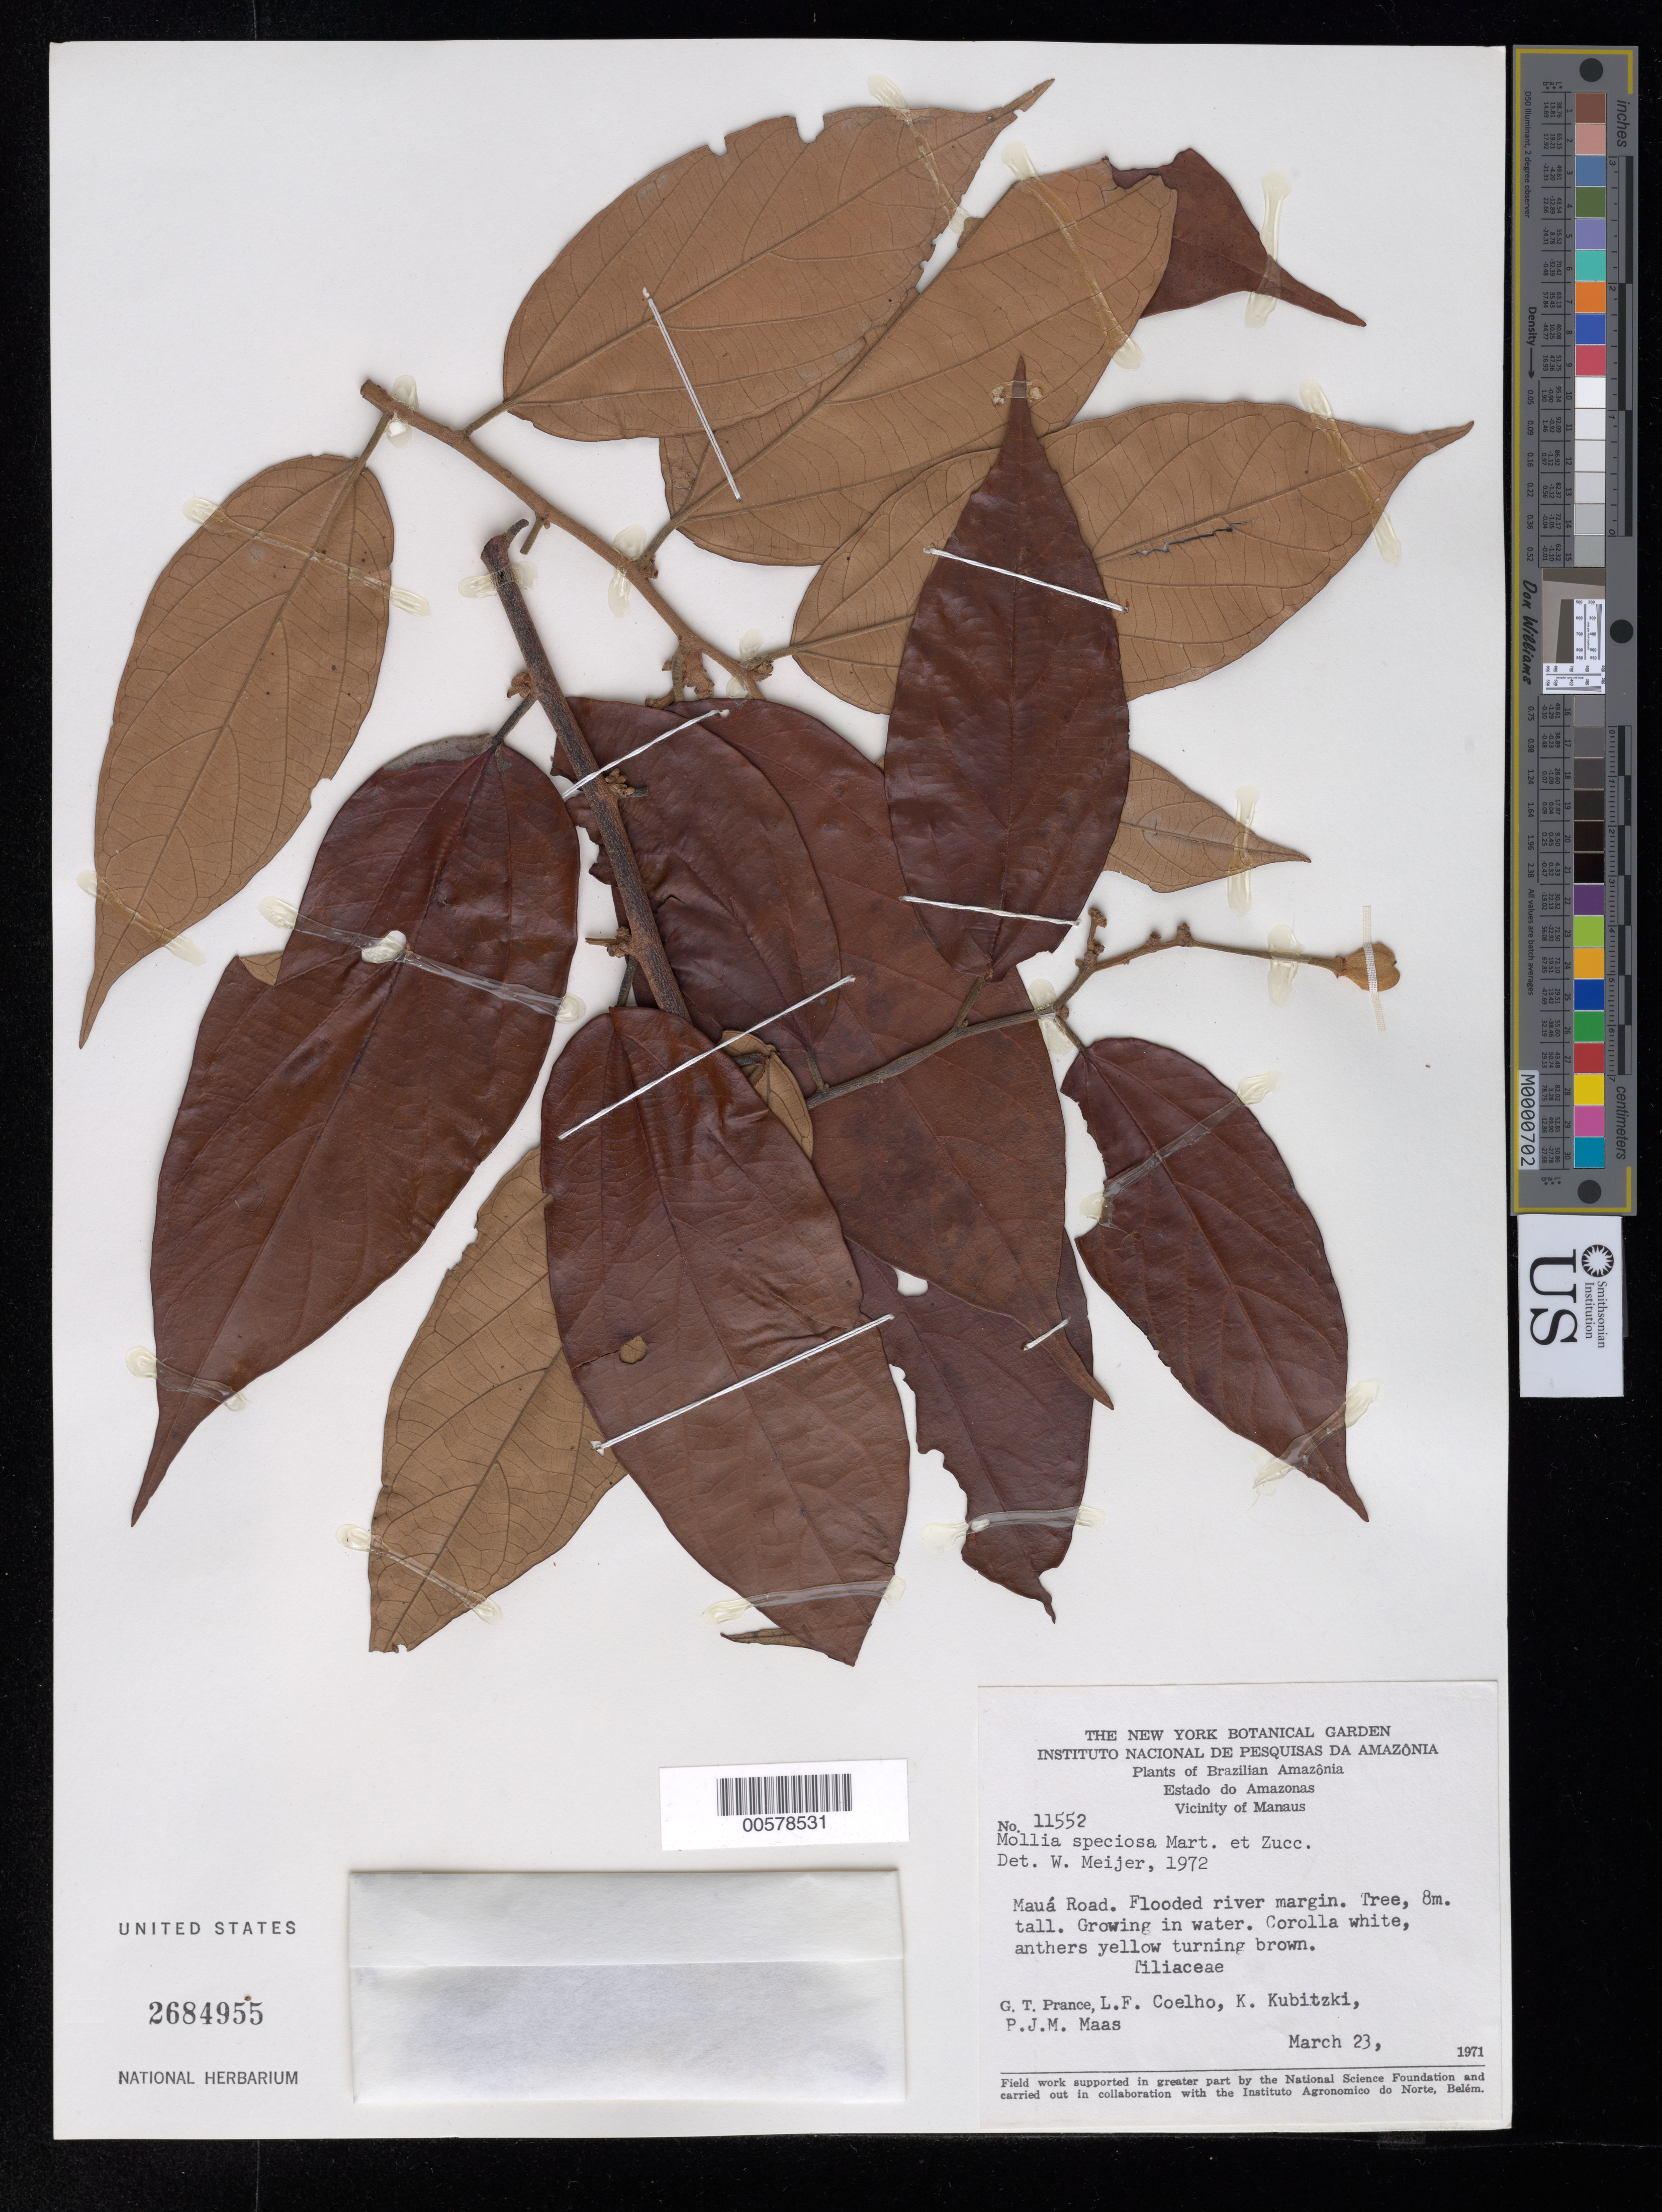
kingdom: Plantae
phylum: Tracheophyta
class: Magnoliopsida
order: Malvales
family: Malvaceae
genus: Mollia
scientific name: Mollia speciosa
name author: Mart.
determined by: Meijer, W.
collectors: G. T. Prance, L. F. Coelho, K. Kubitzki & P. Maas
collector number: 11552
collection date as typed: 23 Mar 1971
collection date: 1971-03-23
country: Brazil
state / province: Amazonas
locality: Vicinity of Manaus. Mauá Road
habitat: Flooded river margin. Growing in water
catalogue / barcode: US 2684955